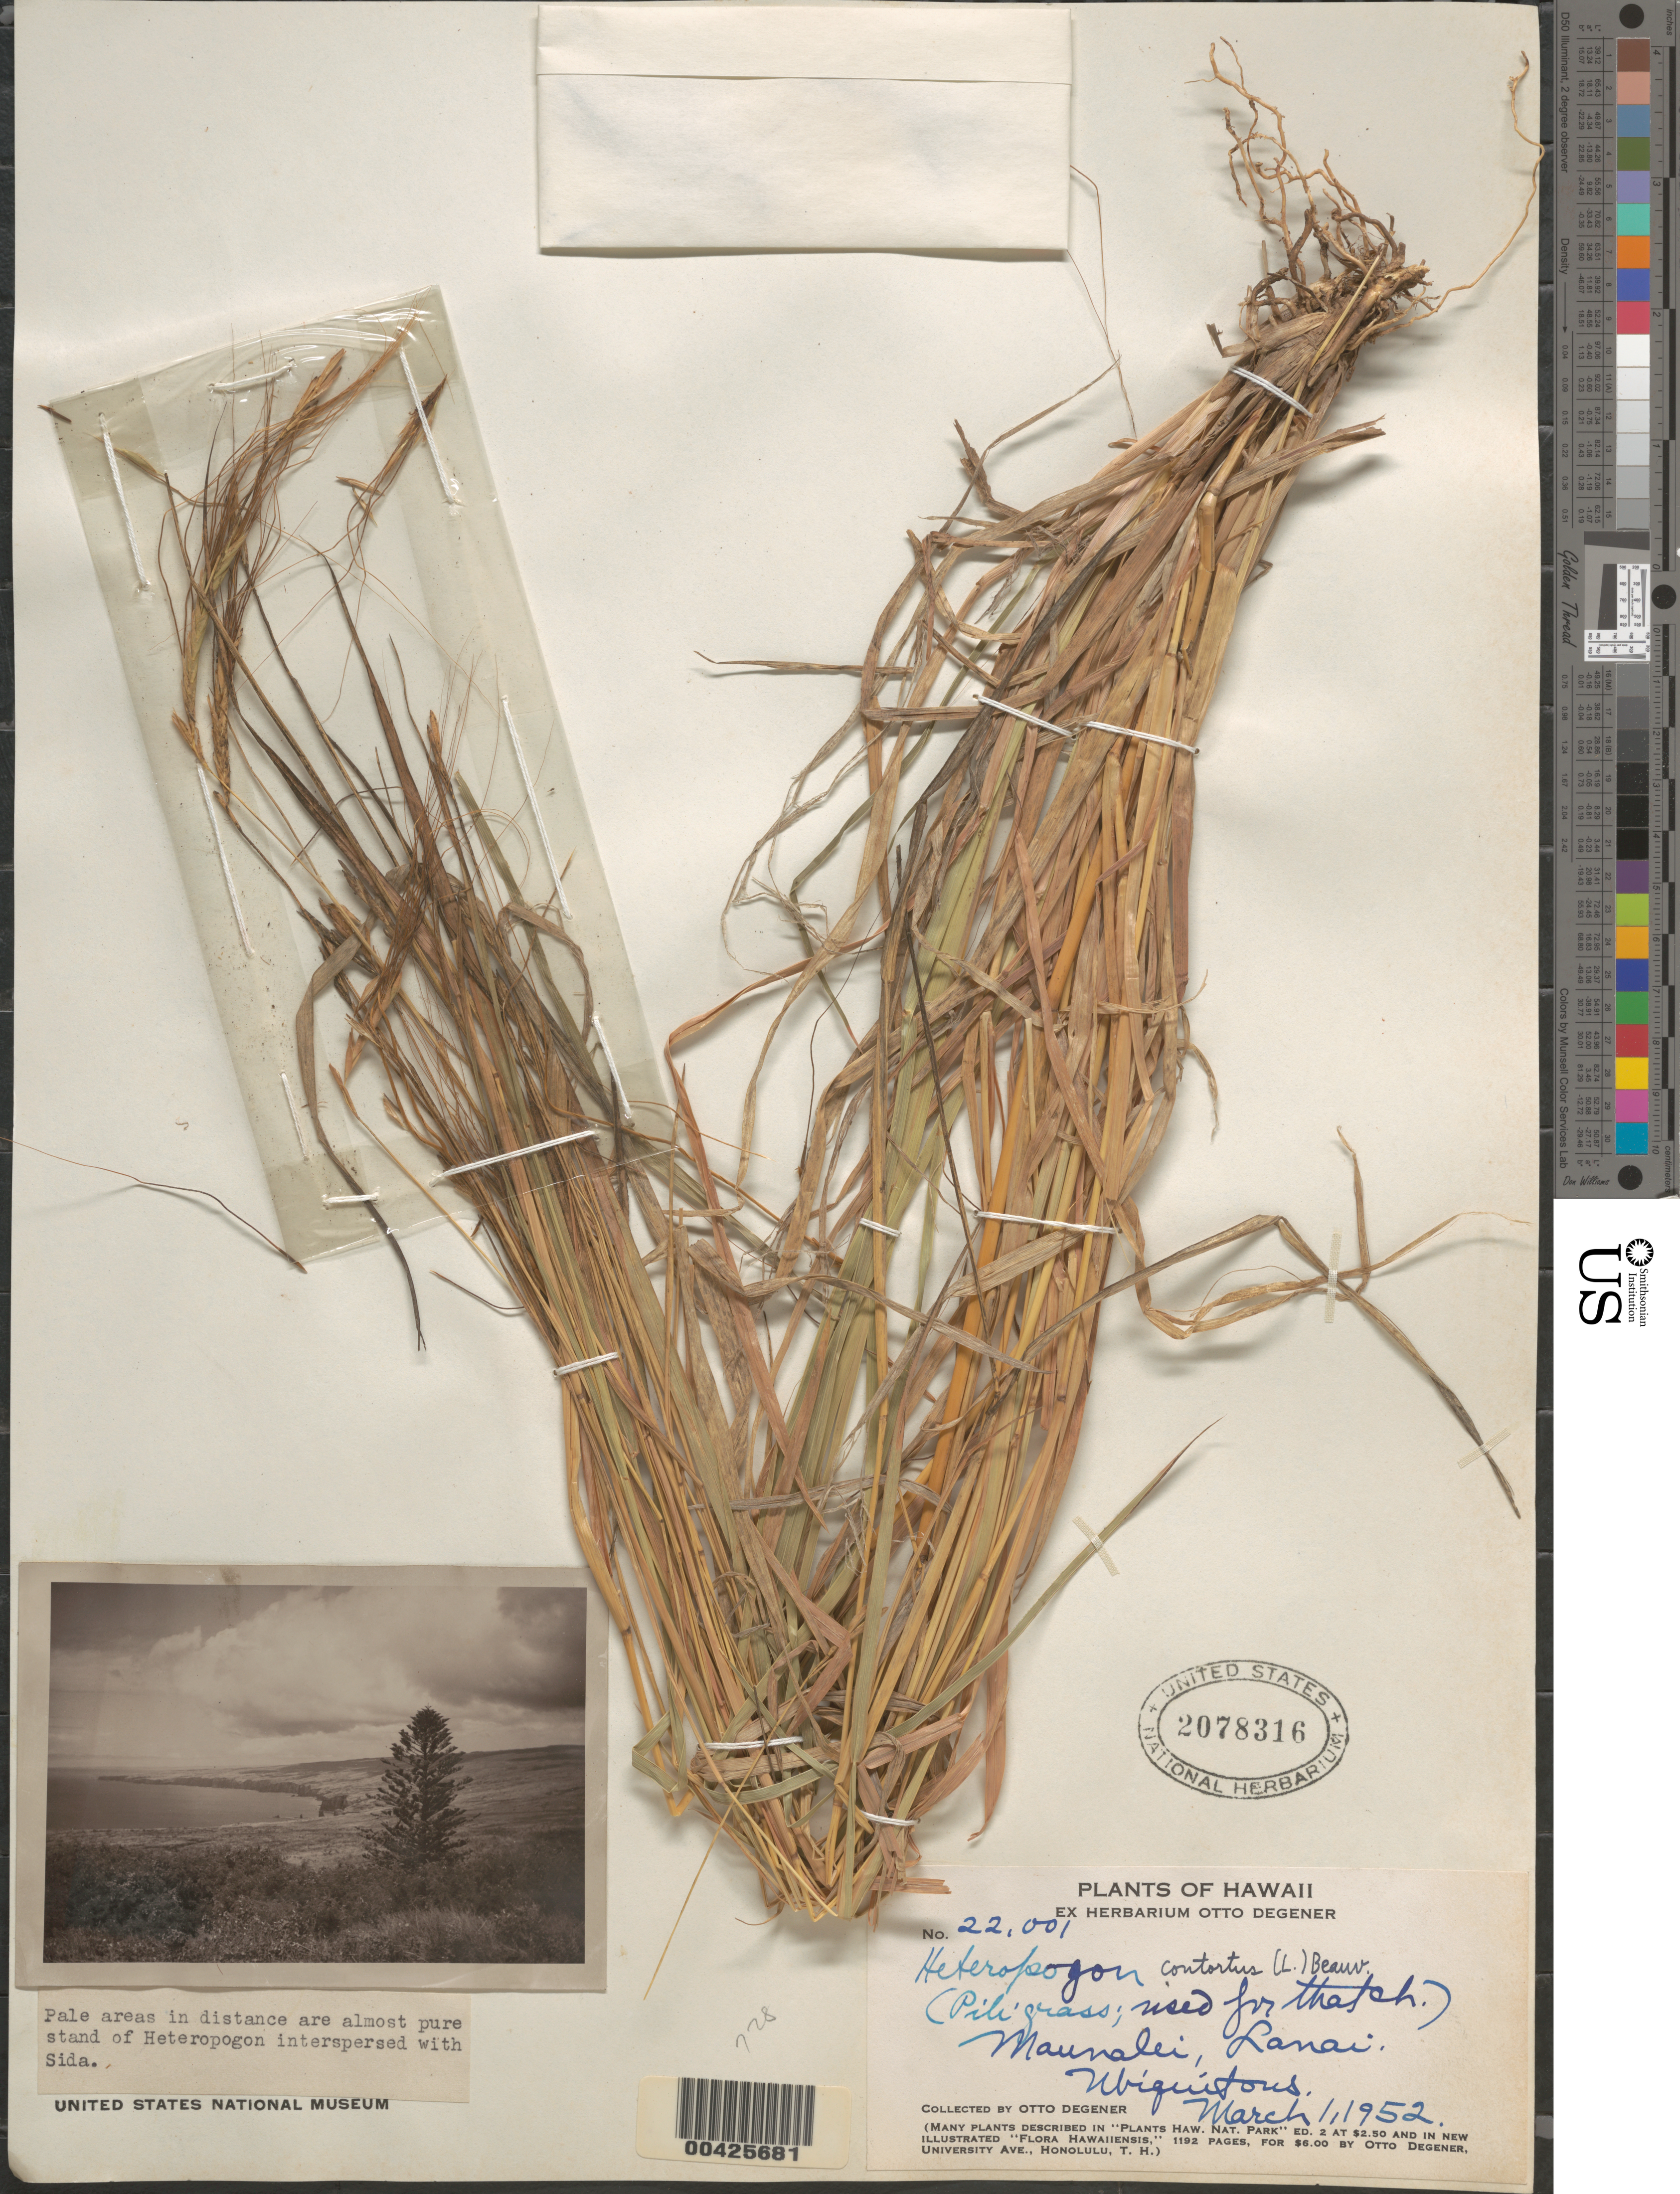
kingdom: Plantae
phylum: Tracheophyta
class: Liliopsida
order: Poales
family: Poaceae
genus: Heteropogon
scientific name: Heteropogon contortus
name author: (L.) P. Beauv. ex Roem. & Schult.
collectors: O. Degener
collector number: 22001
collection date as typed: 1 Mar 1952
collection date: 1952-03-01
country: United States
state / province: Hawaii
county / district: Maui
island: Lana'i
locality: Maunalei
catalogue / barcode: US 2078316